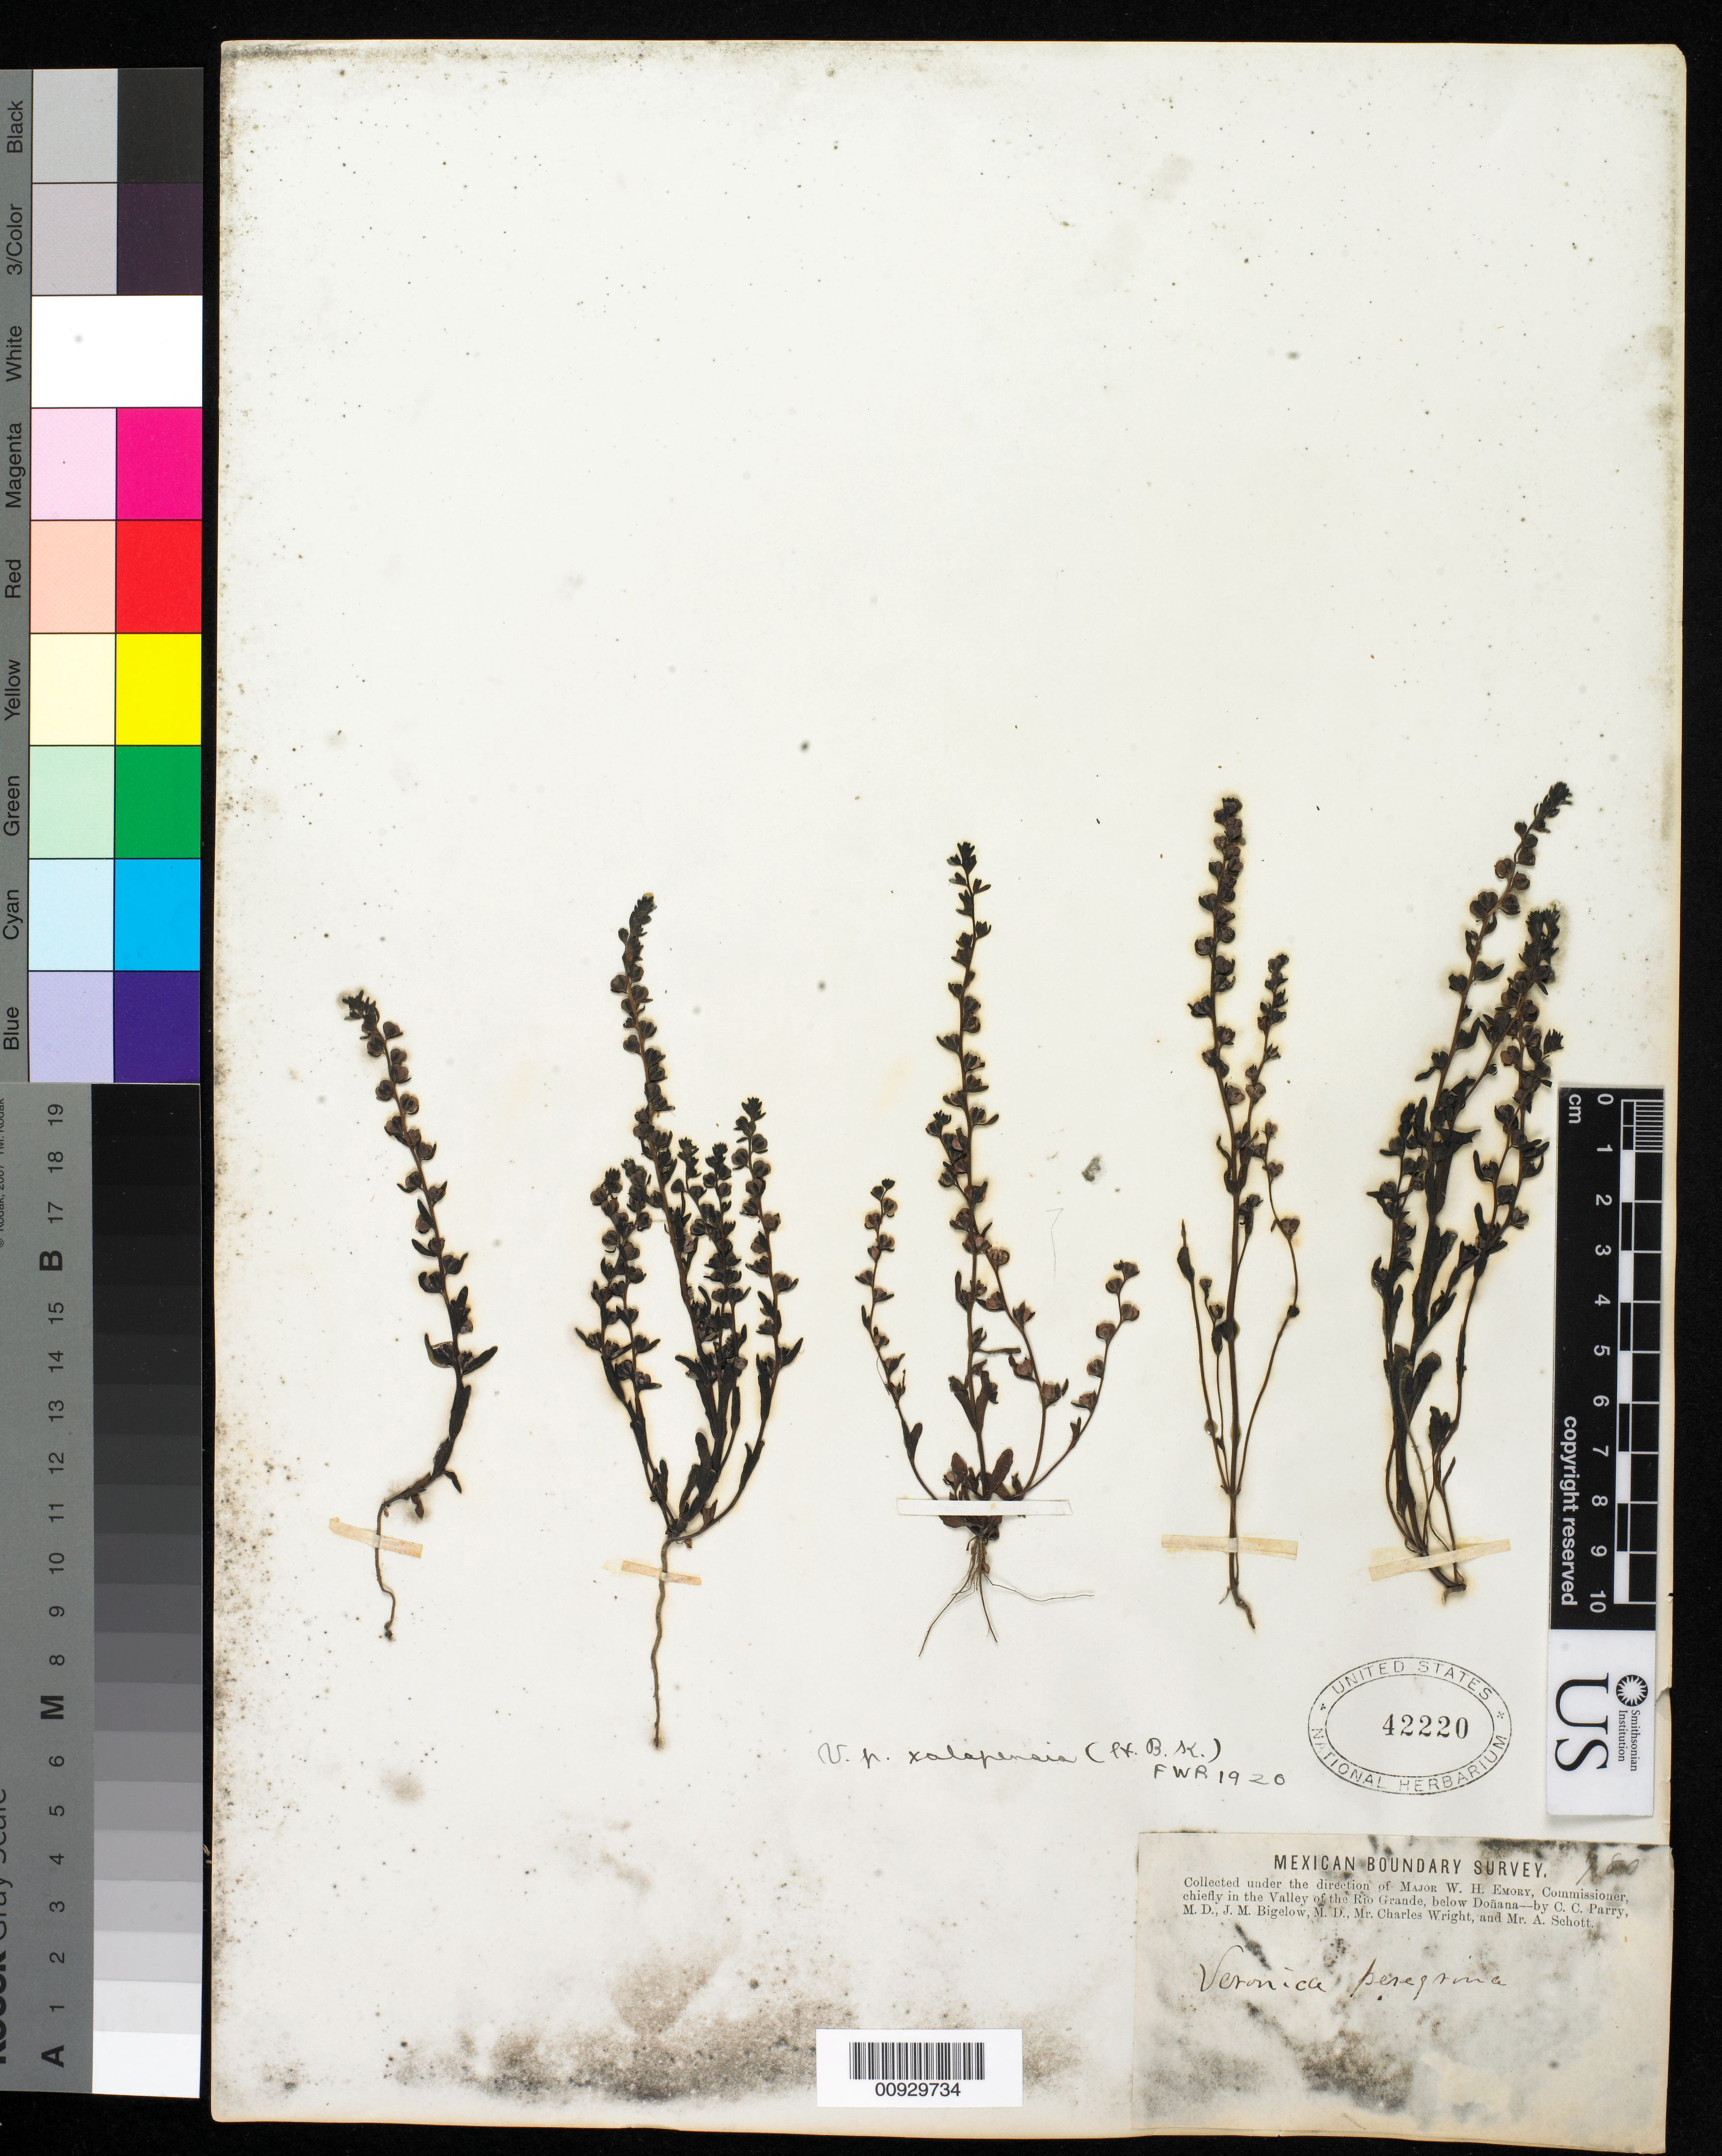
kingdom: Plantae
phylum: Tracheophyta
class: Magnoliopsida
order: Lamiales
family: Plantaginaceae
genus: Veronica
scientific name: Veronica peregrina var. xalapensis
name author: Kunth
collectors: C. C. Parry, J. M. Bigelow, C. Wright & A. C. V. Schott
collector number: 780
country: United States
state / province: New Mexico / Texas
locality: Chiefly in the Valley of the Rio Grande, below Doñana.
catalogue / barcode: US 42220